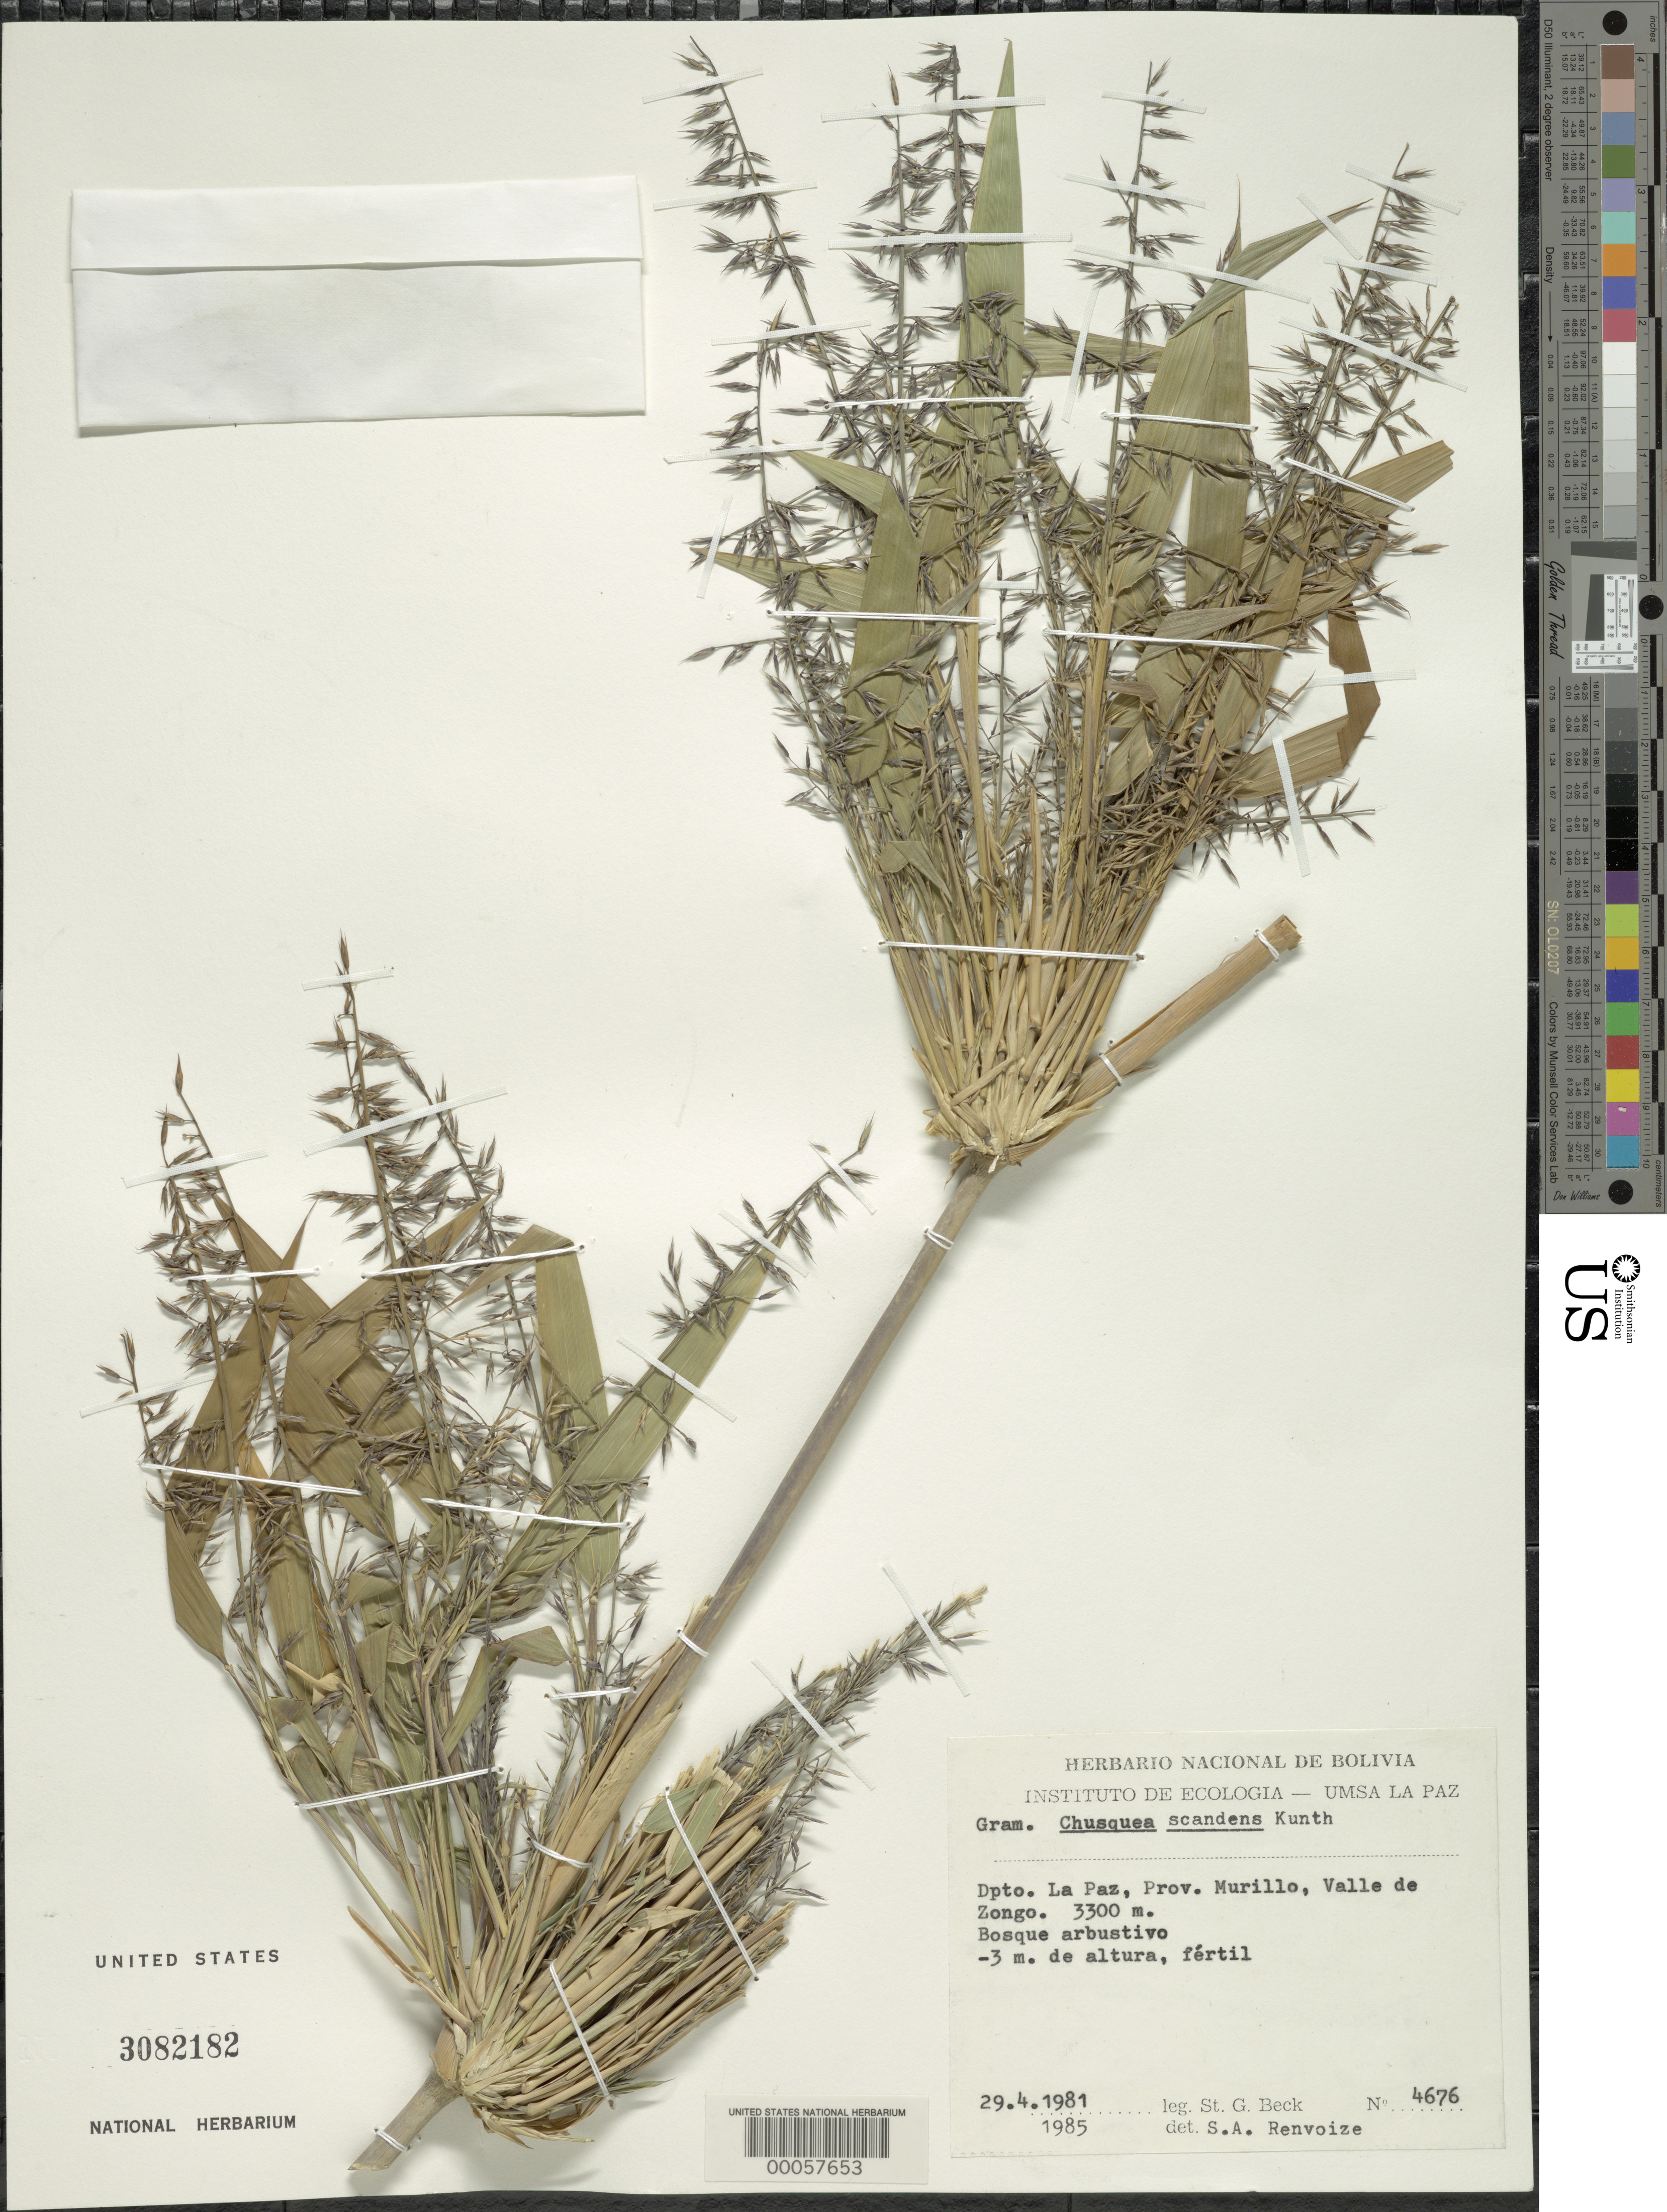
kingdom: Plantae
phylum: Tracheophyta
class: Liliopsida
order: Poales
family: Poaceae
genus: Chusquea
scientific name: Chusquea scandens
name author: Kunth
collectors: S. G. Beck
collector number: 4676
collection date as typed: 29 Apr 1981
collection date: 1981-04-29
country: Bolivia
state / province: La Paz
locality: Prov. Murillo, Valle de Zongo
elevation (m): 3300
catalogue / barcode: US 3082182